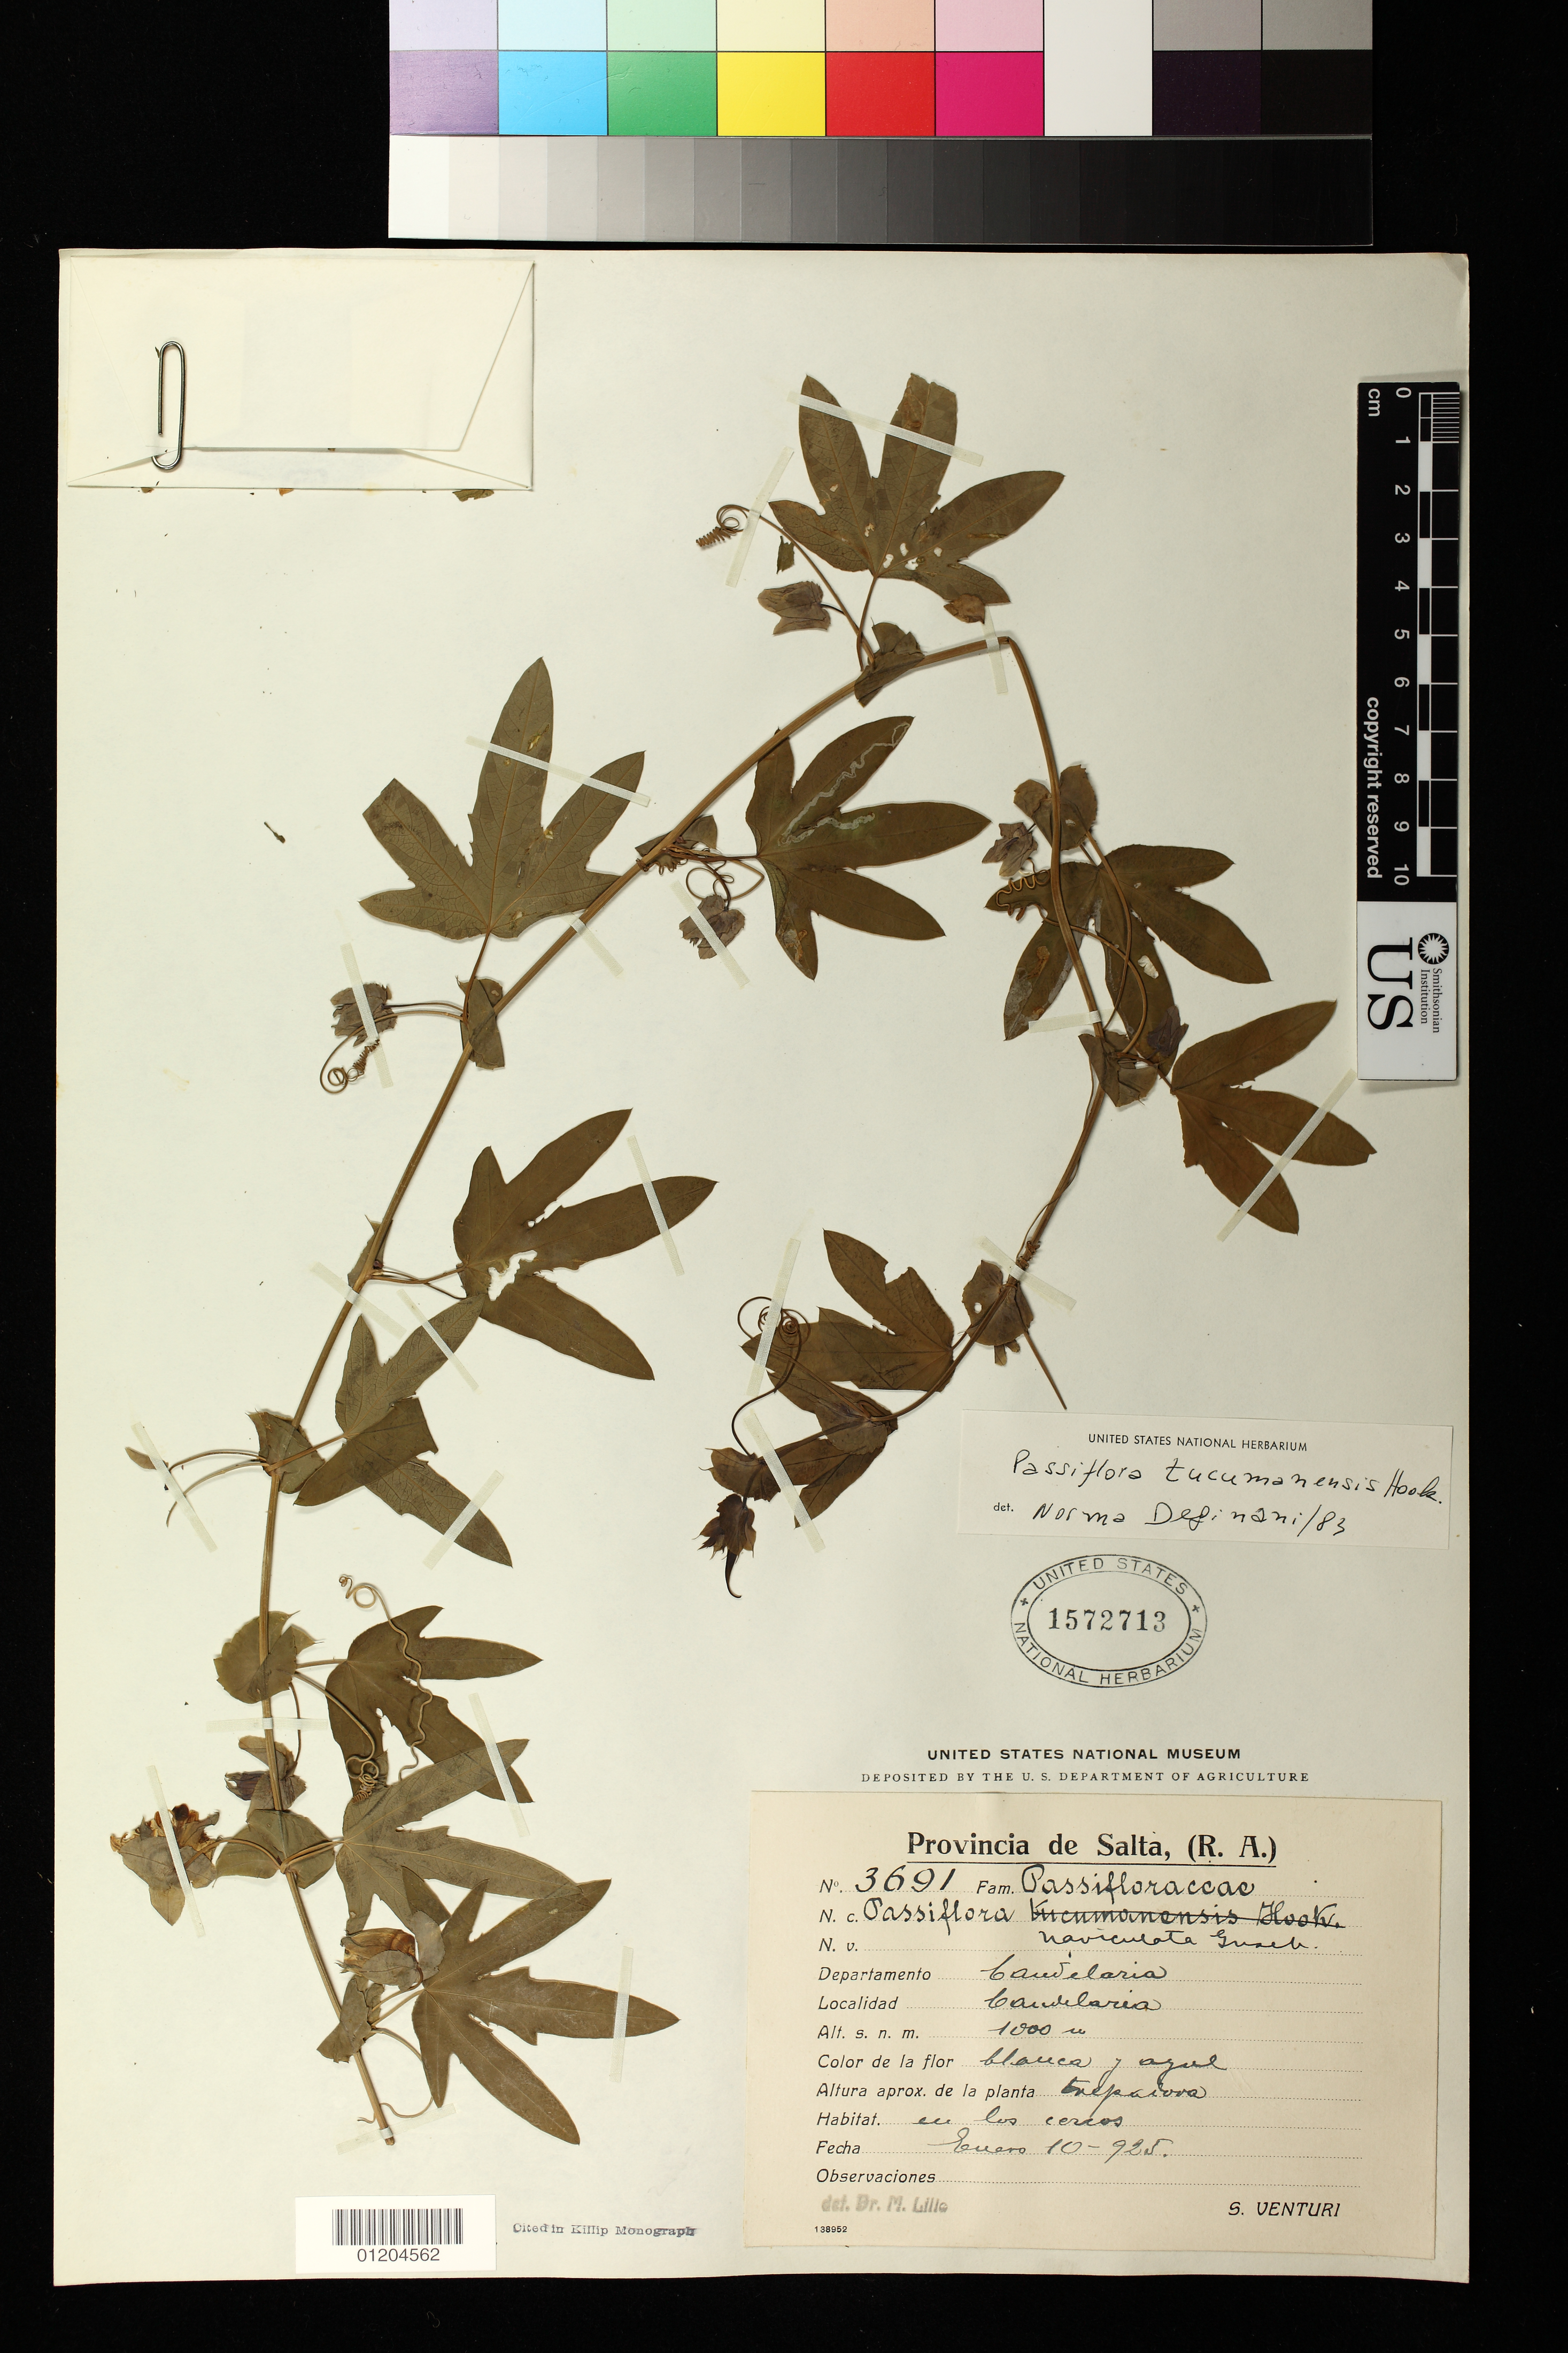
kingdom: Plantae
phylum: Tracheophyta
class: Magnoliopsida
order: Malpighiales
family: Passifloraceae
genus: Passiflora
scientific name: Passiflora tucumanensis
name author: Hook.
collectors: S. Venturi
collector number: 3691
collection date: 1925-01-10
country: Argentina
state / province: Salta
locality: Candelaria,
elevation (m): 1000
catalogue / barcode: US 1572713